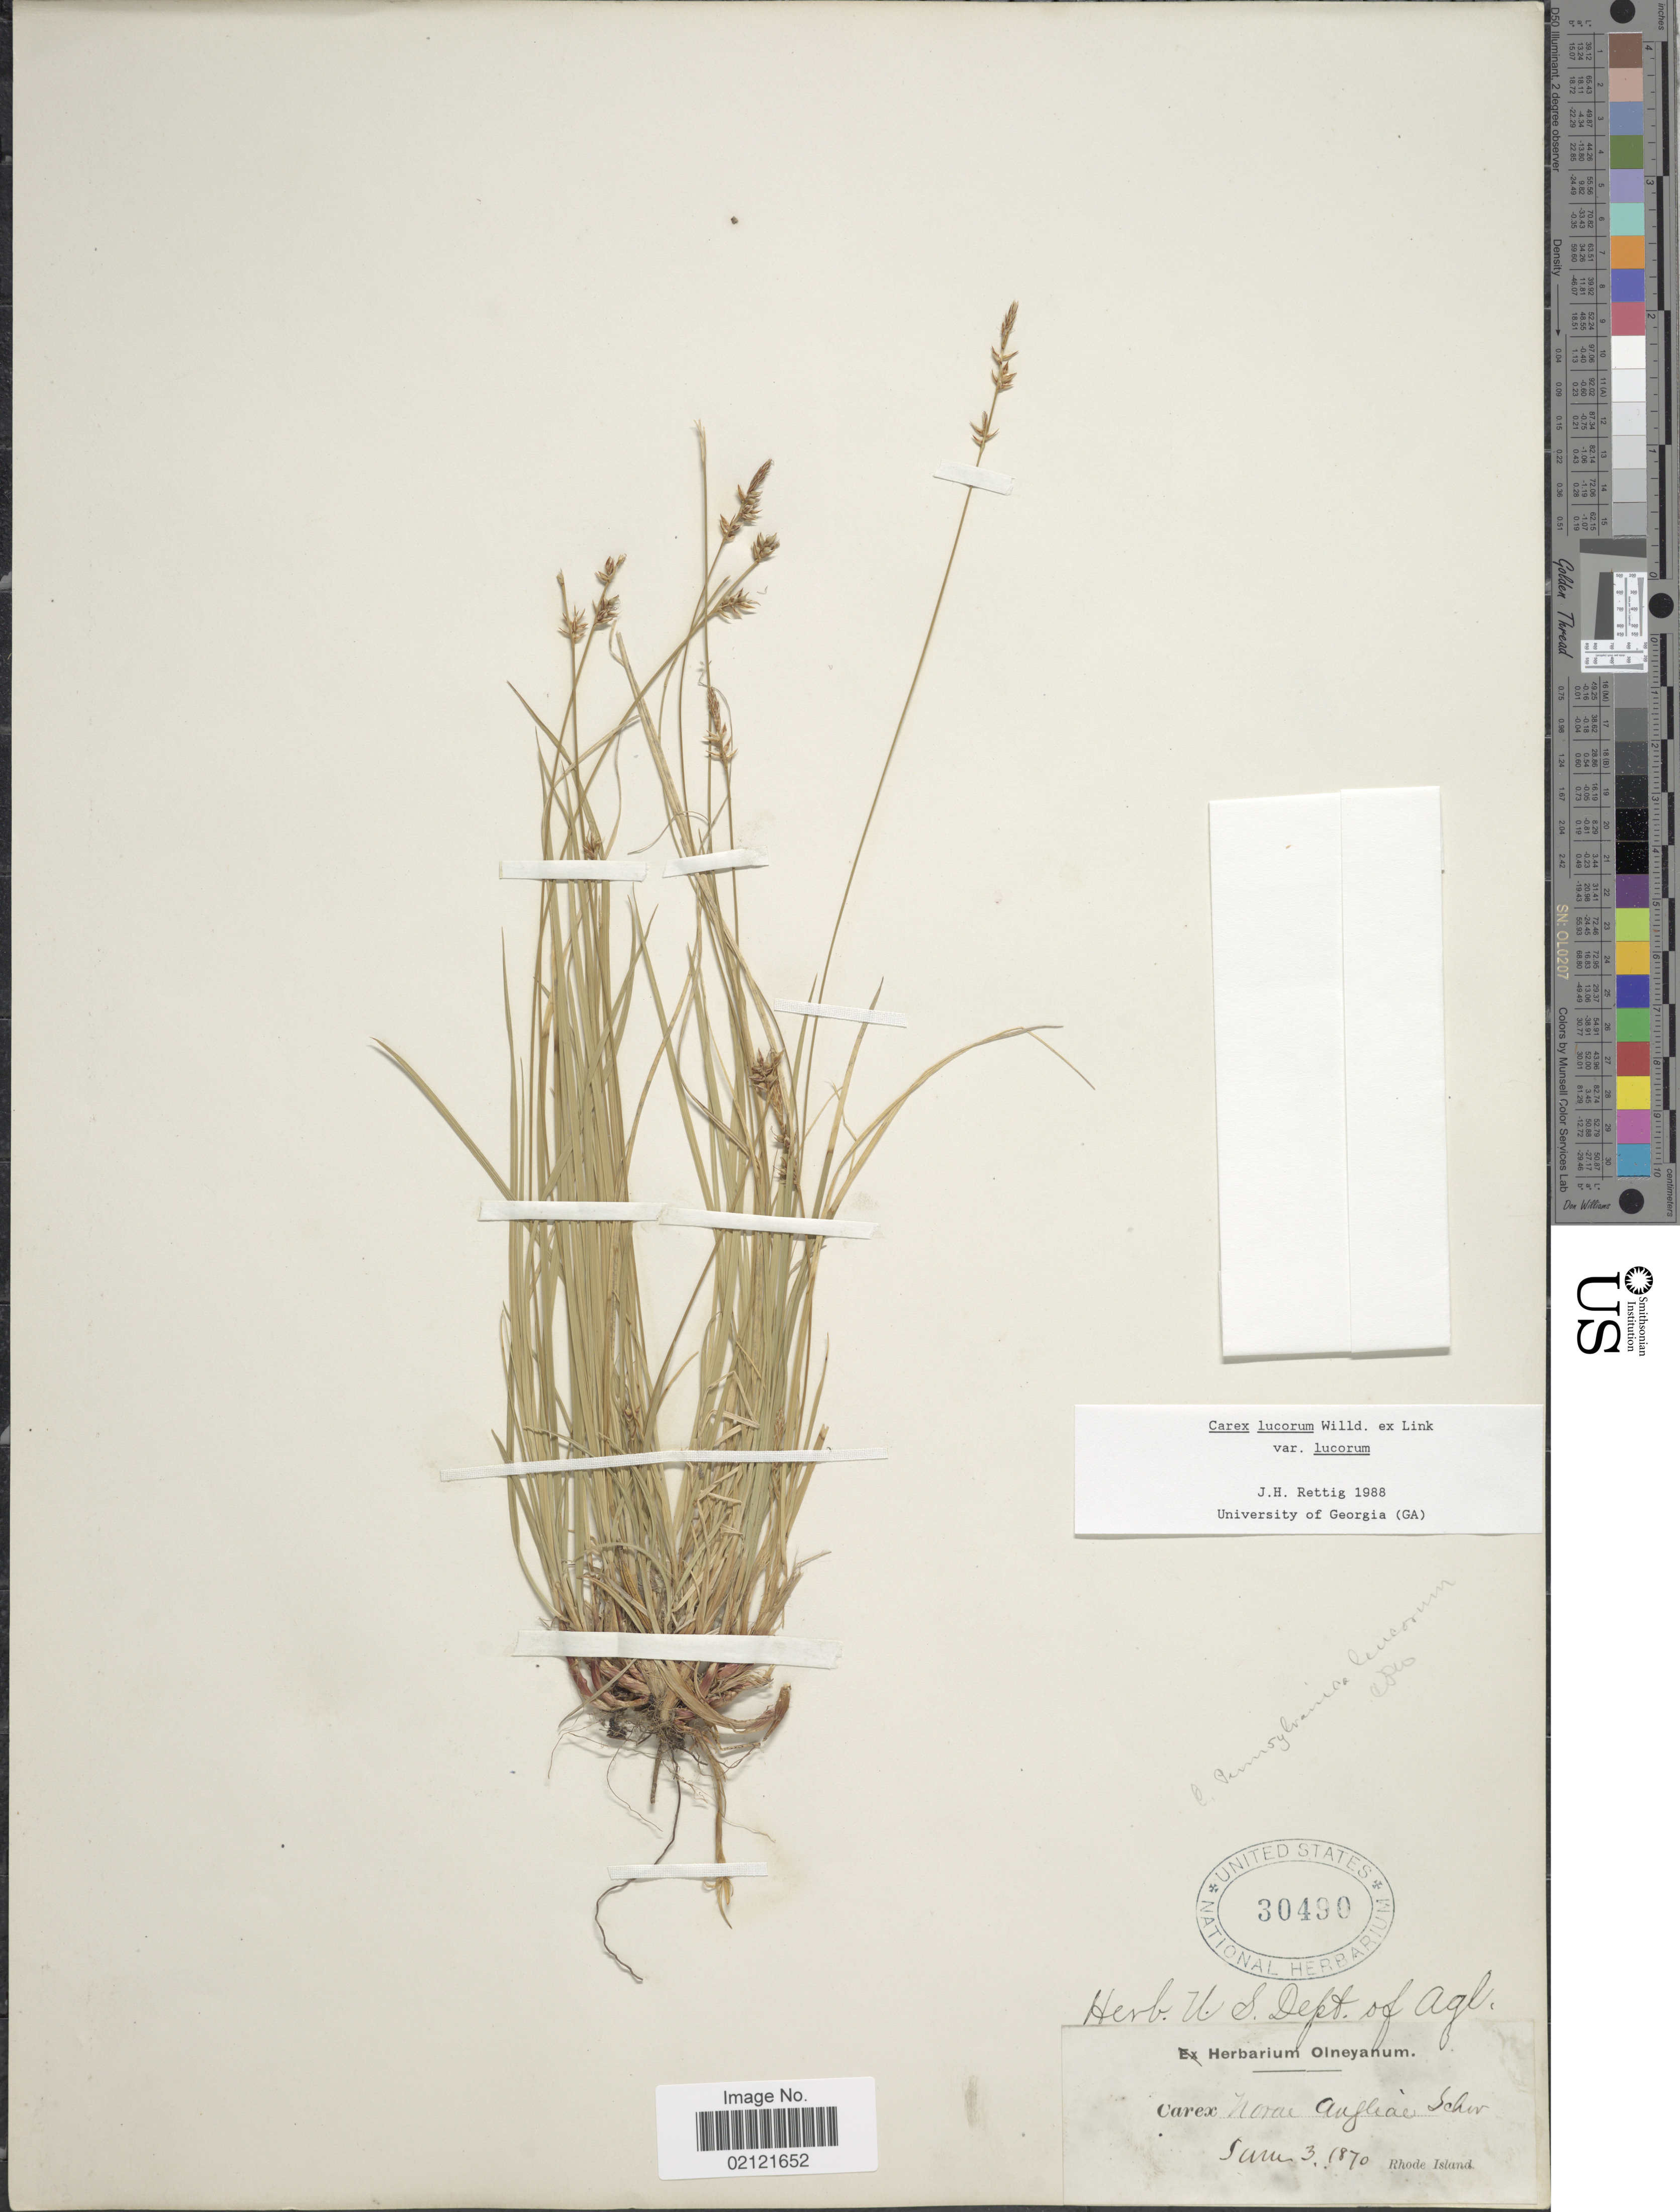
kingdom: Plantae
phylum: Tracheophyta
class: Liliopsida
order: Poales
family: Cyperaceae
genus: Carex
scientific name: Carex lucorum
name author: Willd.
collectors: ex herb. Olneyanum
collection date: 1870-06-03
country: United States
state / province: Rhode Island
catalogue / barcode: US 30490